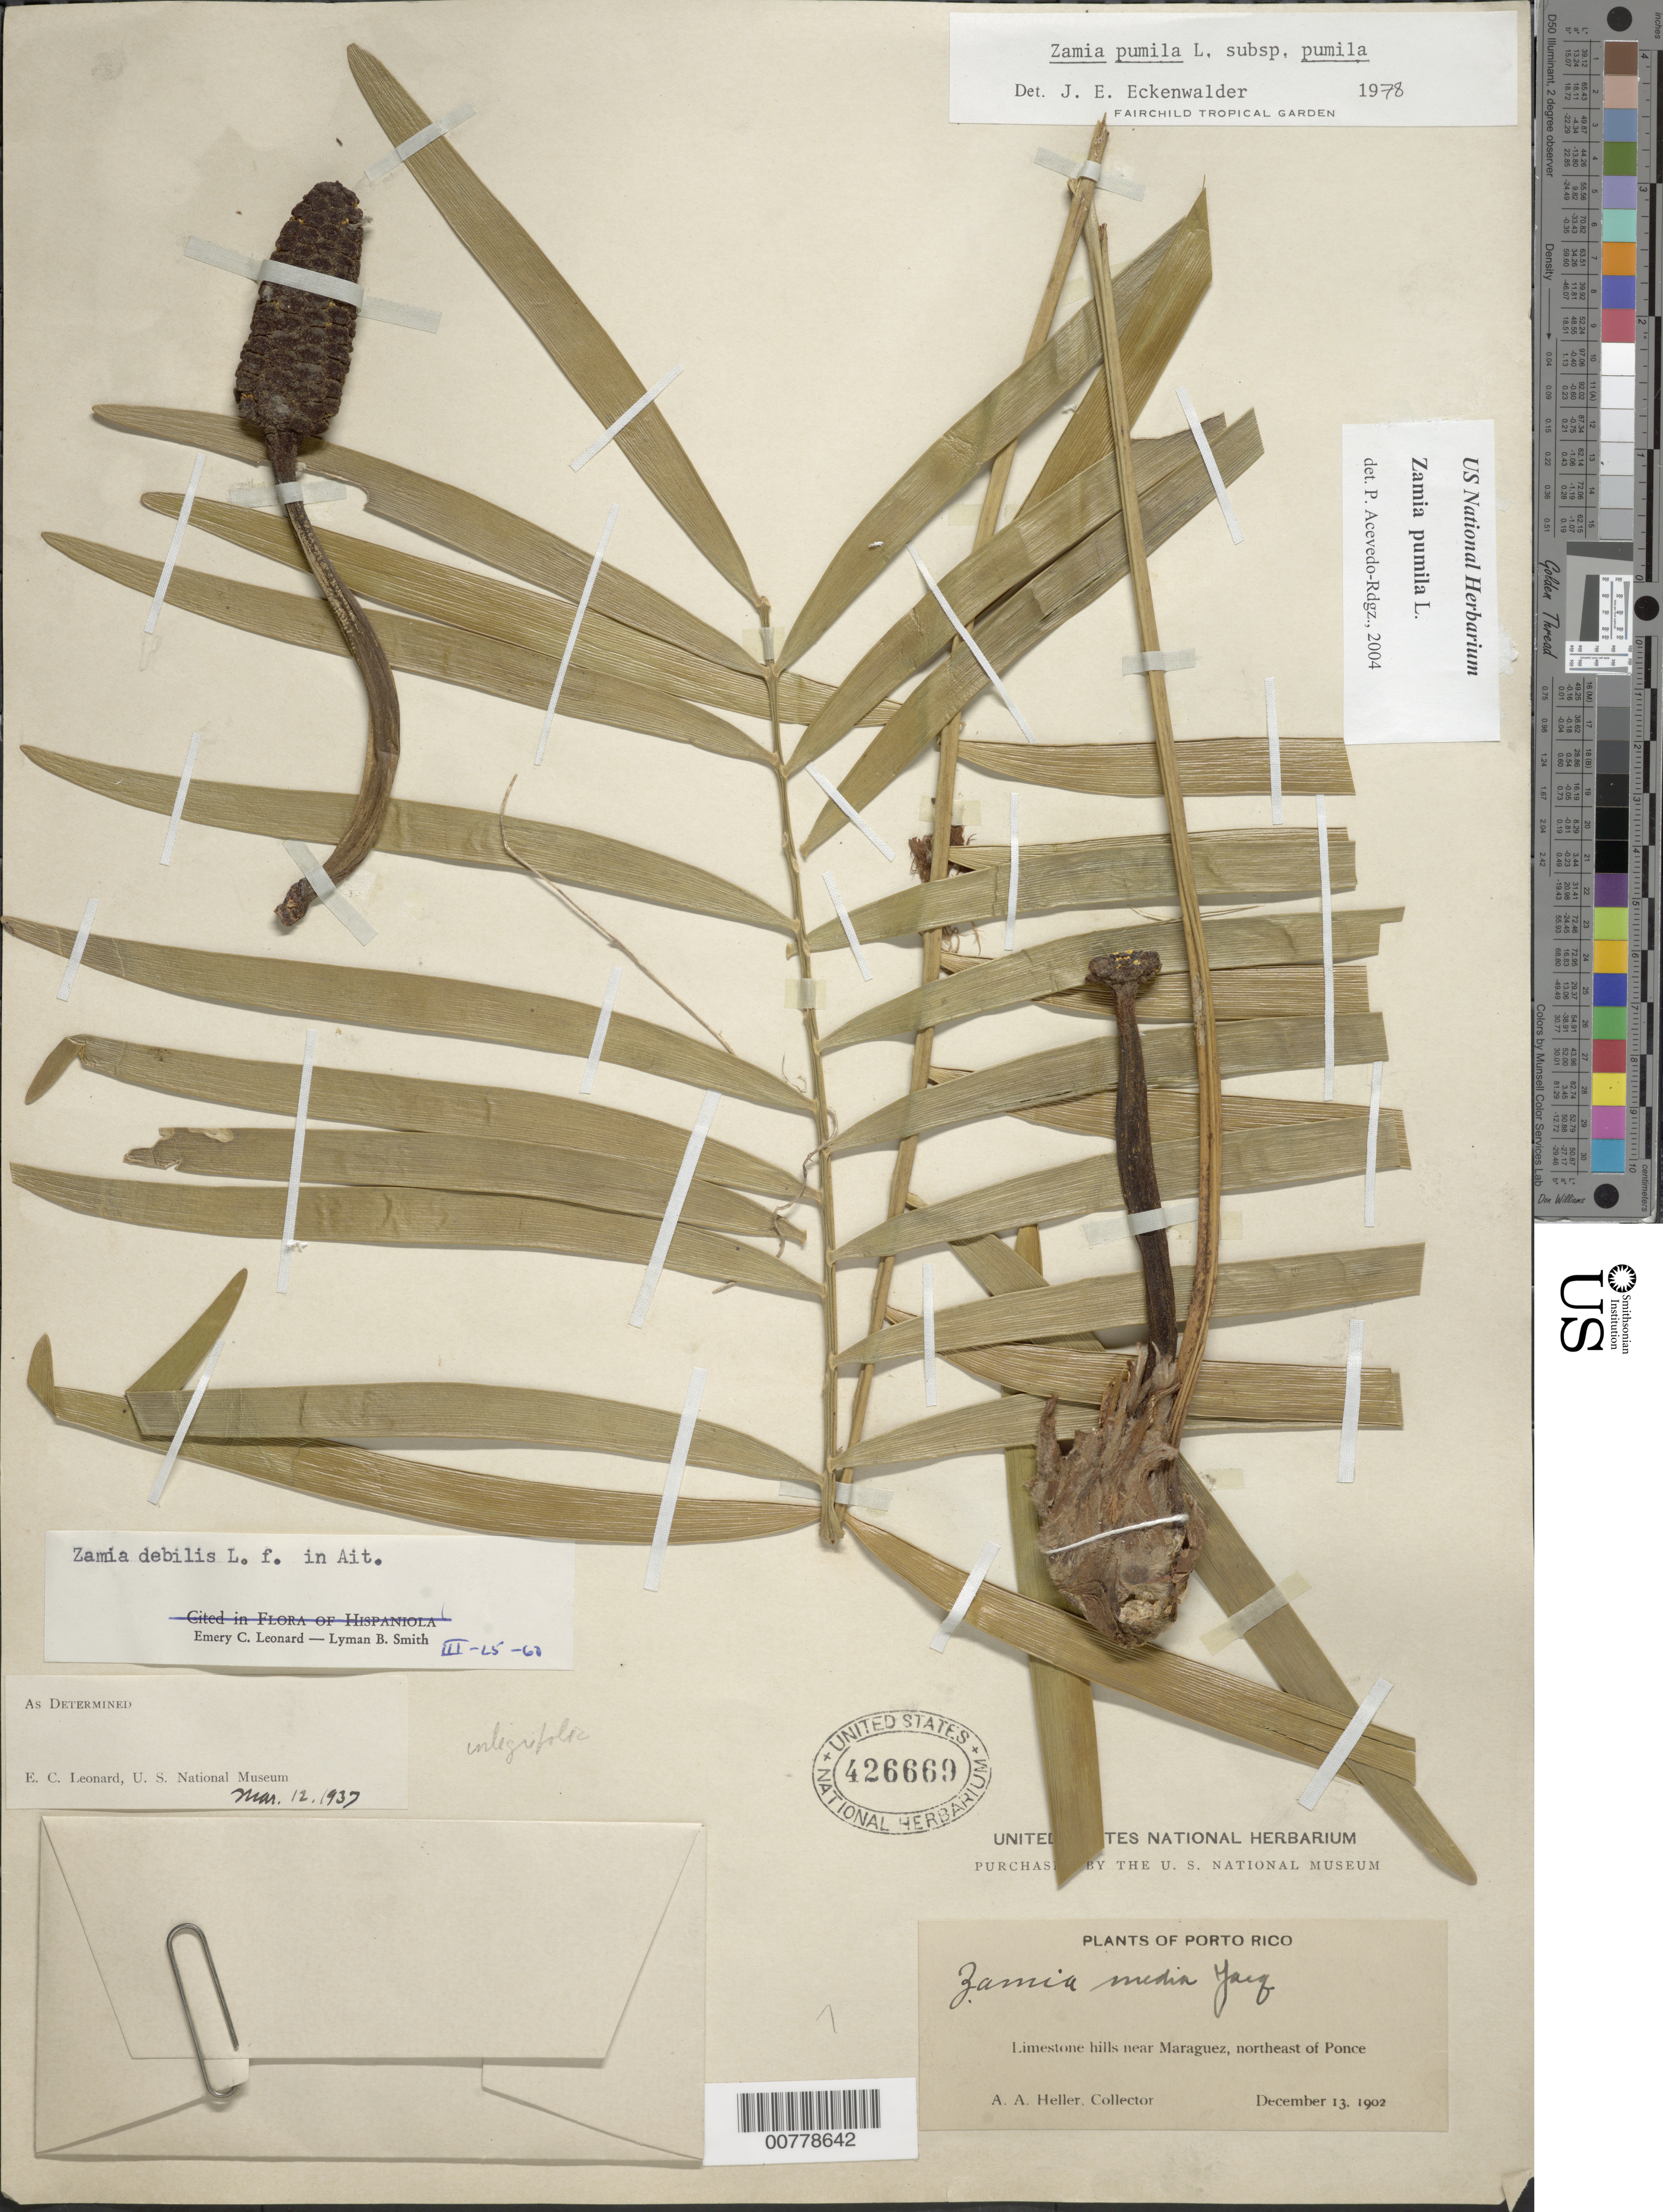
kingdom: Plantae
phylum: Tracheophyta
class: Cycadopsida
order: Cycadales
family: Zamiaceae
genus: Zamia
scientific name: Zamia pumila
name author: L.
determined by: Acevedo-Rodríguez, P., (BOT), Smithsonian Institution - National Museum of Natural History (UNITED STATES)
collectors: A. A. Heller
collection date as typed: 13 Dec 1902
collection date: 1902-12-13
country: Puerto Rico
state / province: Mayagüez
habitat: Limestone hills.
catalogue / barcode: US 426669